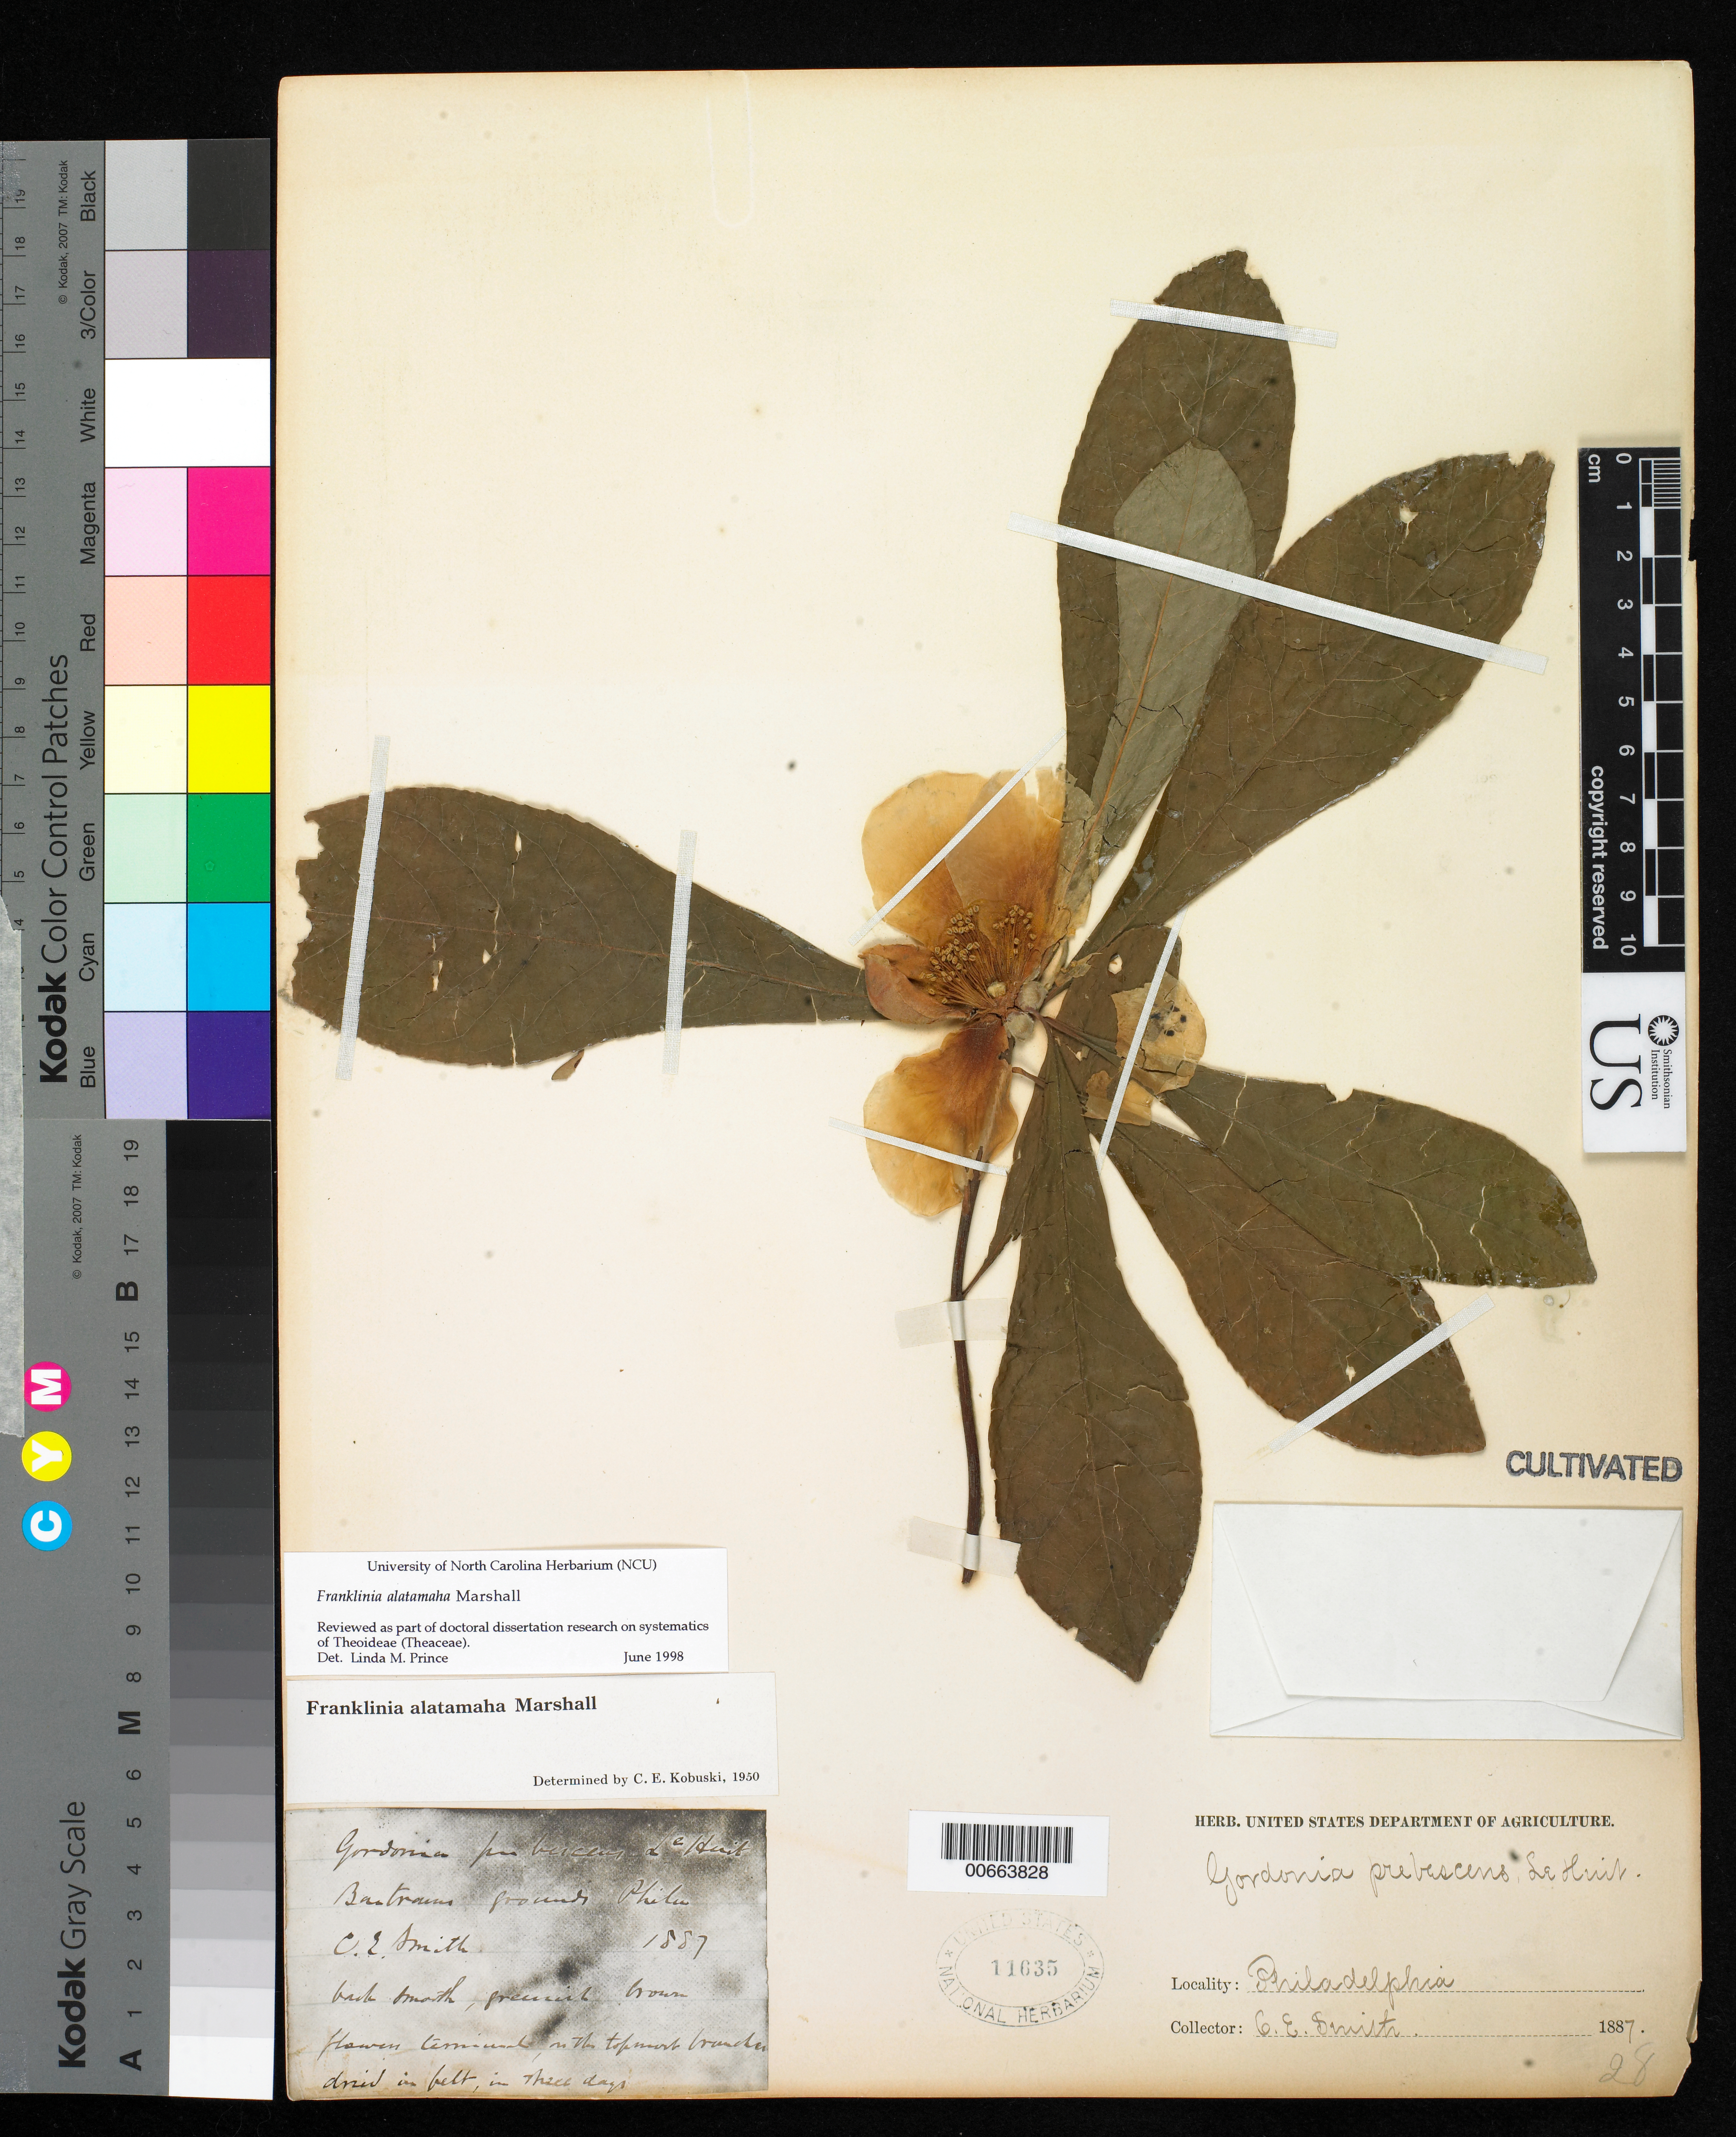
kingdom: Plantae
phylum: Tracheophyta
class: Magnoliopsida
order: Ericales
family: Theaceae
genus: Franklinia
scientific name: Franklinia alatamaha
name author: Marshall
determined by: Prince, L. M.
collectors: C. E. Smith Jr.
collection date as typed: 1887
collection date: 1887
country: United States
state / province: Pennsylvania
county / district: Philadelphia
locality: Philadelphia, Bartram Grounds.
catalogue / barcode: US 11635